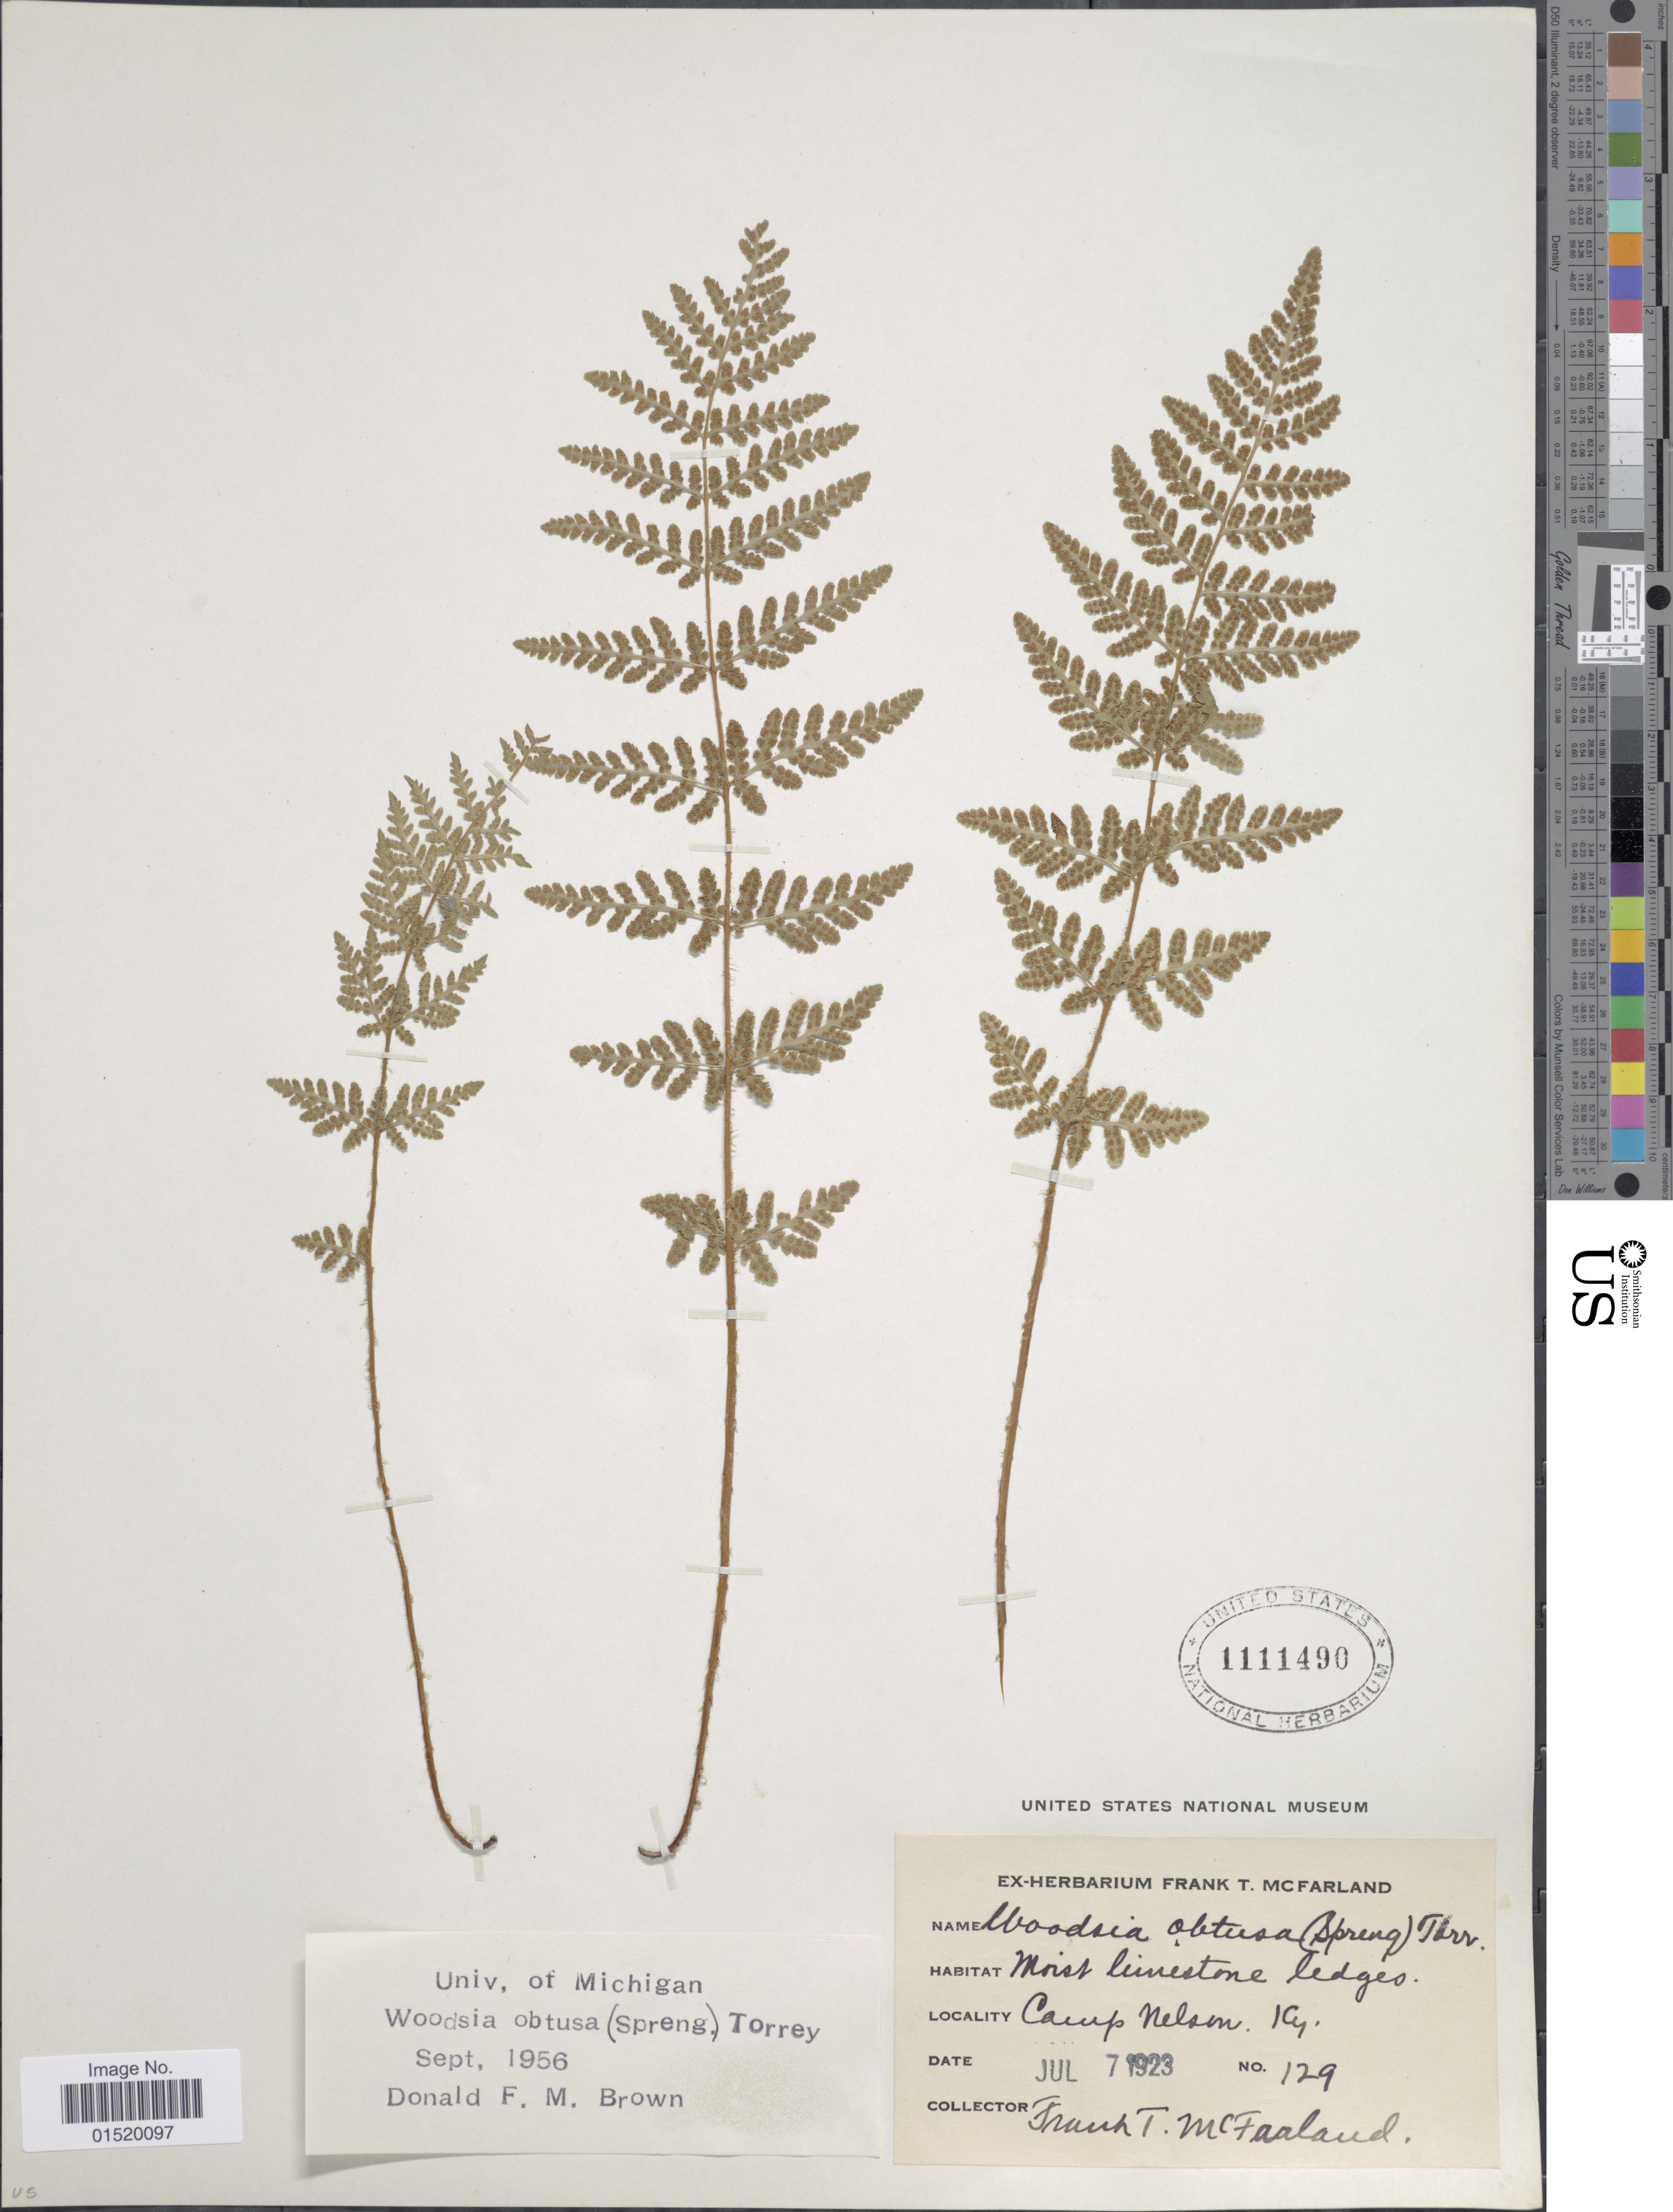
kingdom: Plantae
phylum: Tracheophyta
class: Polypodiopsida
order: Polypodiales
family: Woodsiaceae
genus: Woodsia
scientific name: Woodsia obtusa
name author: (Spreng.) Torr.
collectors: F. McFarland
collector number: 129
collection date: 1923-07-07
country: United States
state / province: Kentucky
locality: Camp Nelson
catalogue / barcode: US 1111490